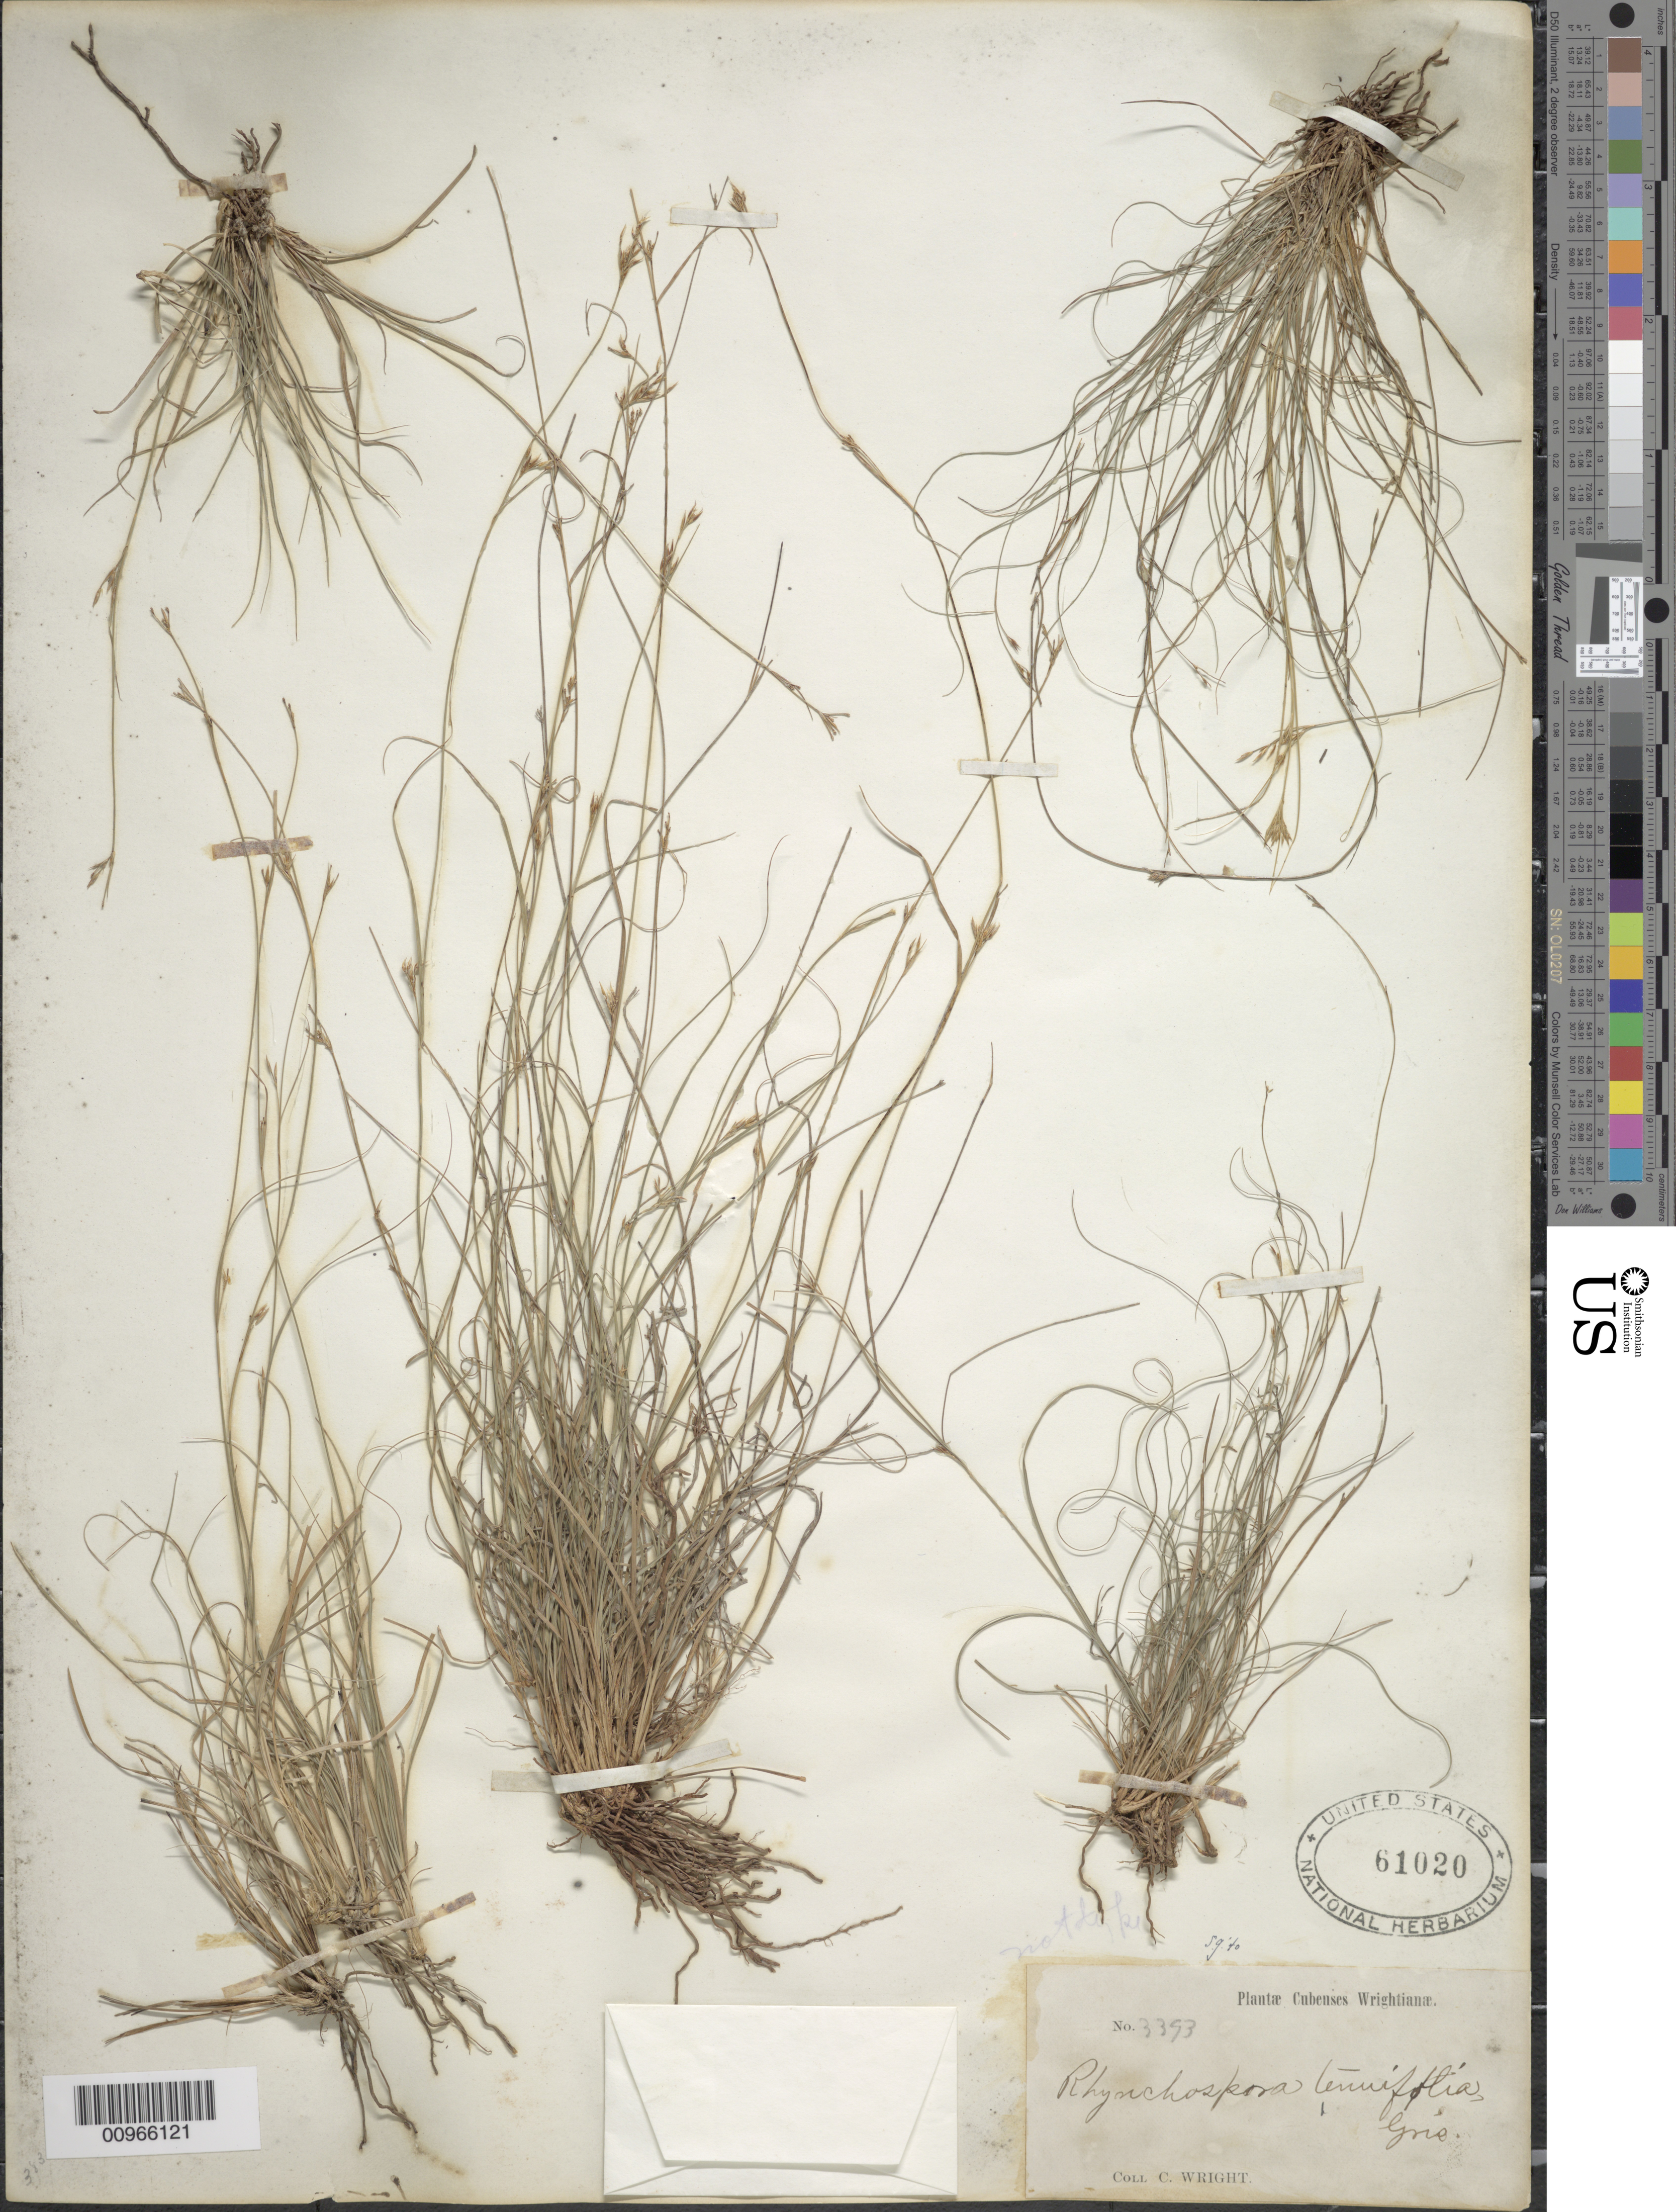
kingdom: Plantae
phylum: Tracheophyta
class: Liliopsida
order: Poales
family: Cyperaceae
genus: Rhynchospora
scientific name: Rhynchospora tenuifolia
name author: Griseb.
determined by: Gale, S.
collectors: C. Wright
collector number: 3393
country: Cuba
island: Cuba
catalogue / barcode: US 61020